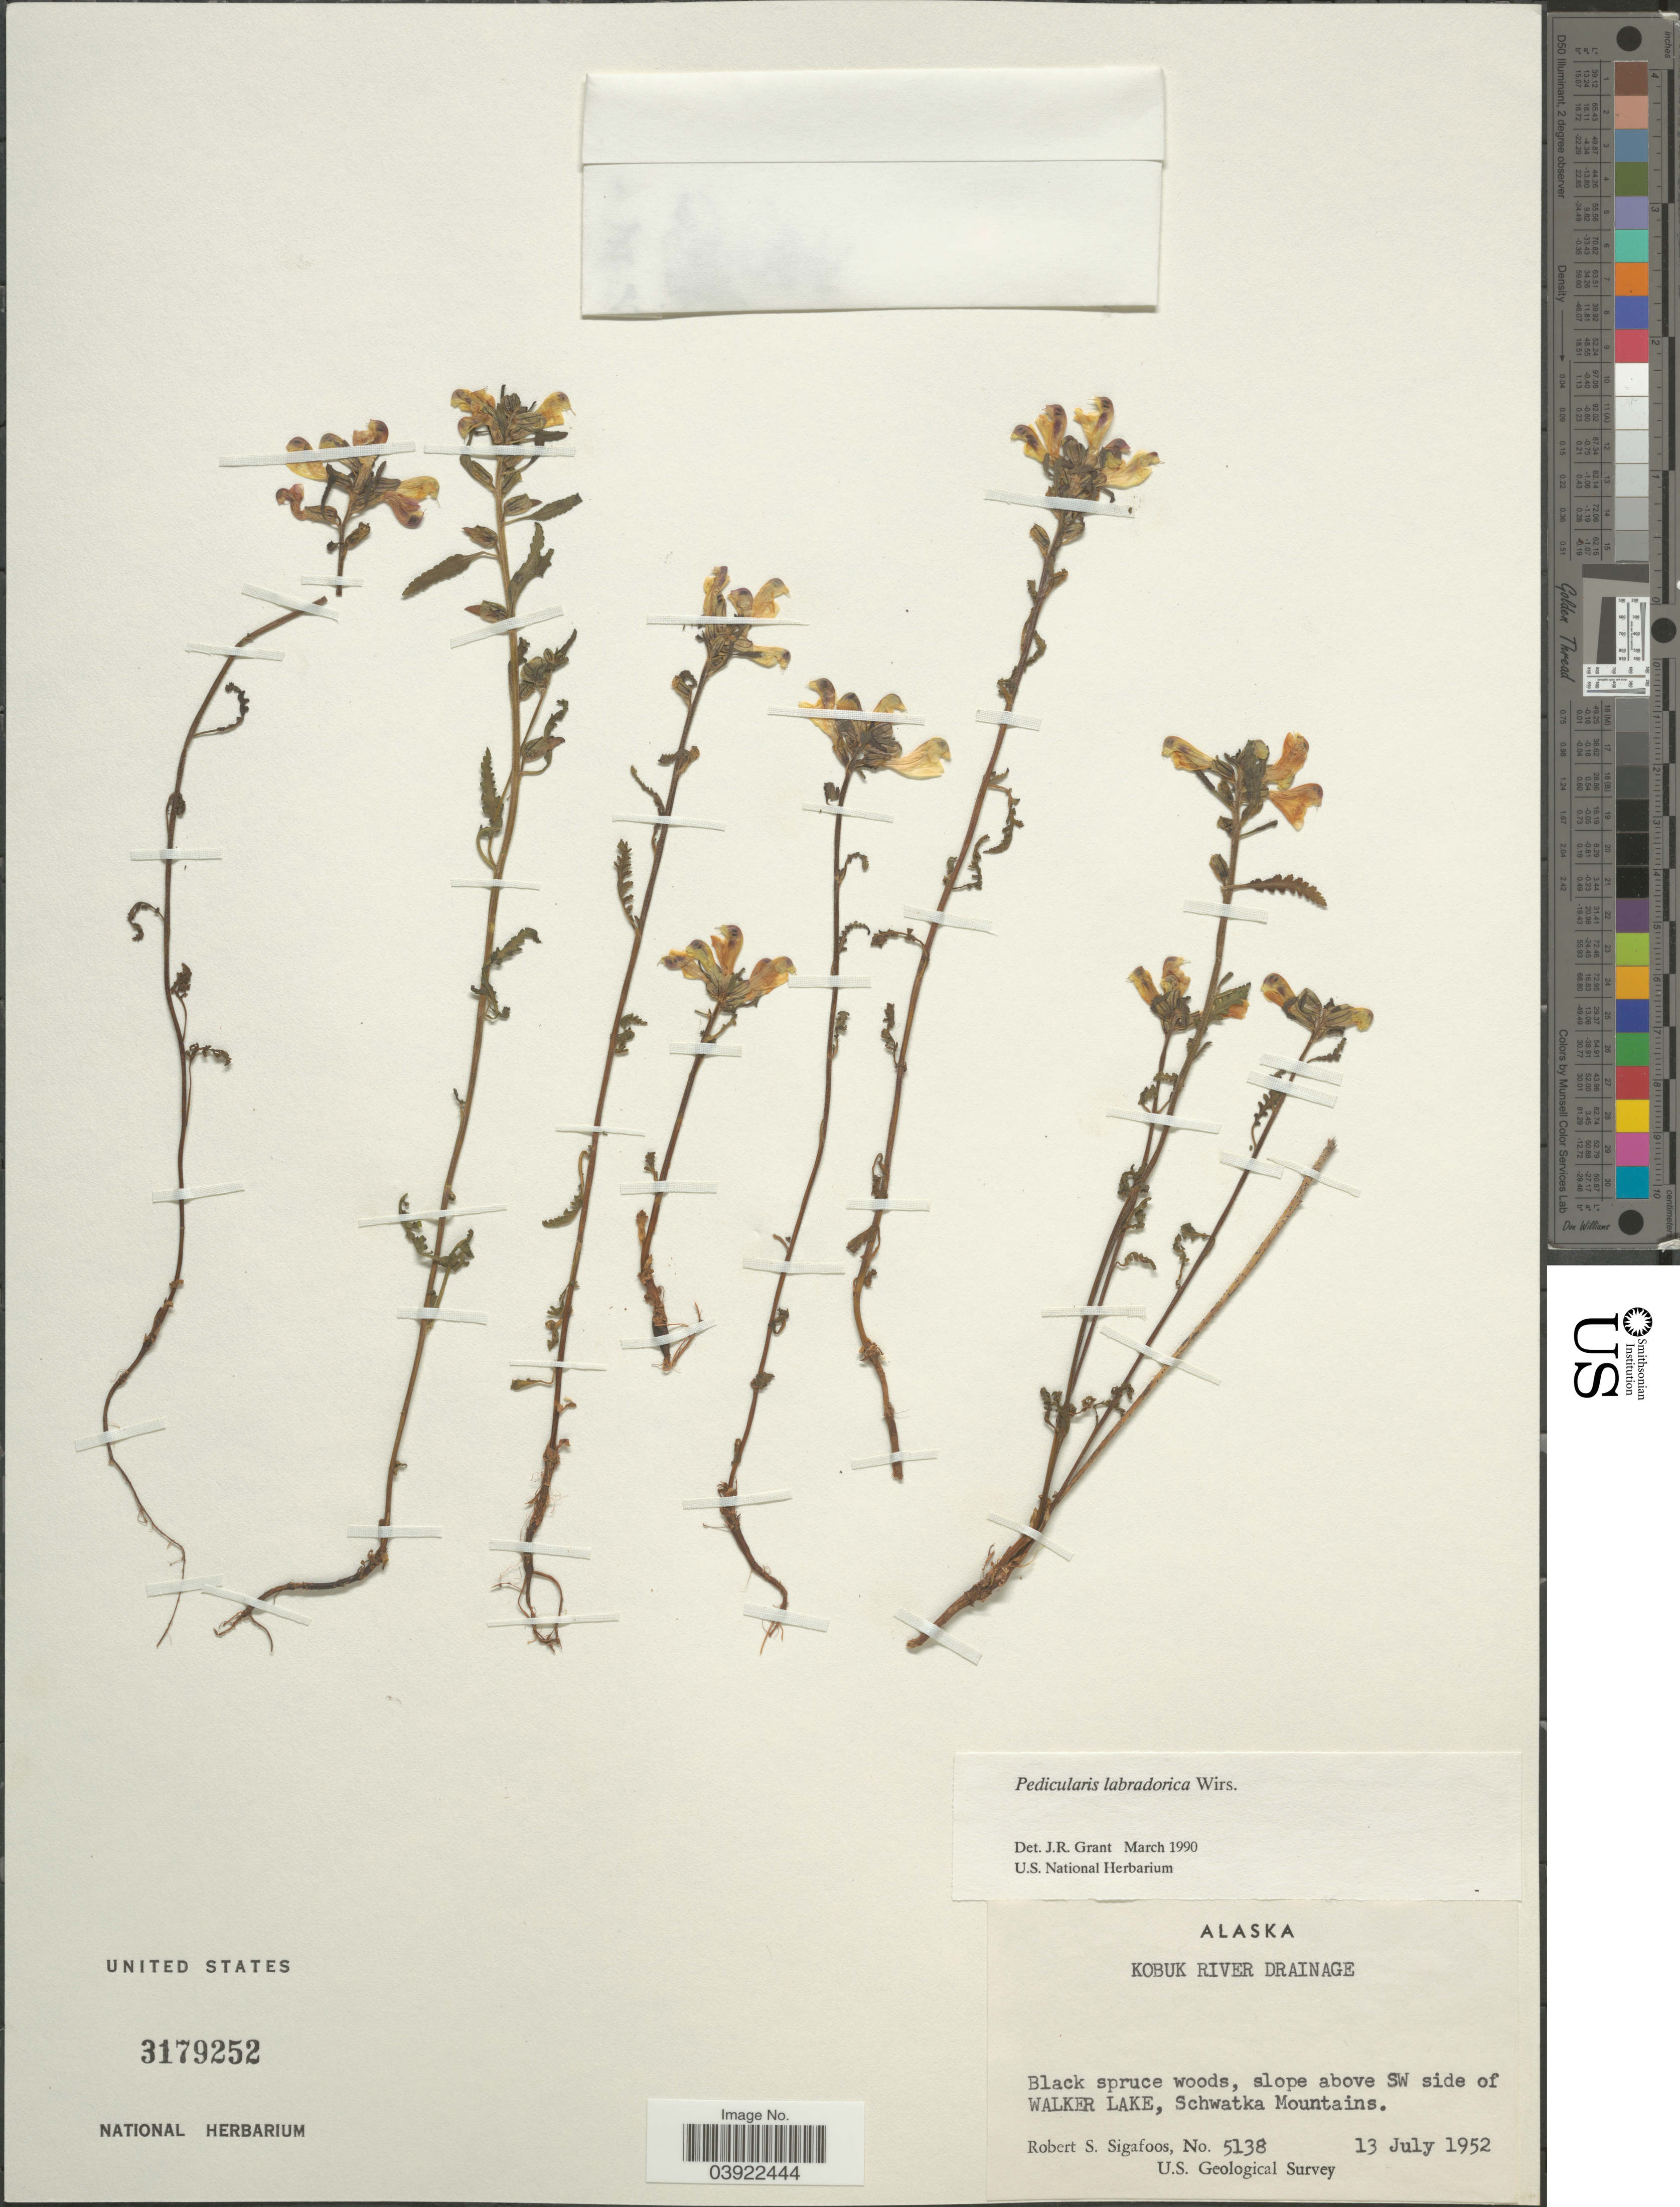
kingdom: Plantae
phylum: Tracheophyta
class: Magnoliopsida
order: Lamiales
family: Orobanchaceae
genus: Pedicularis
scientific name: Pedicularis labradorica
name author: Wirsing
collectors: R. Sigafoos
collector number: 5138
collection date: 1952-07-13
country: United States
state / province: Alaska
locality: Kobuk River Drainage. Slope above SW side of Walker Lake, Schwatka Mountains.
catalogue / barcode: US 3179252